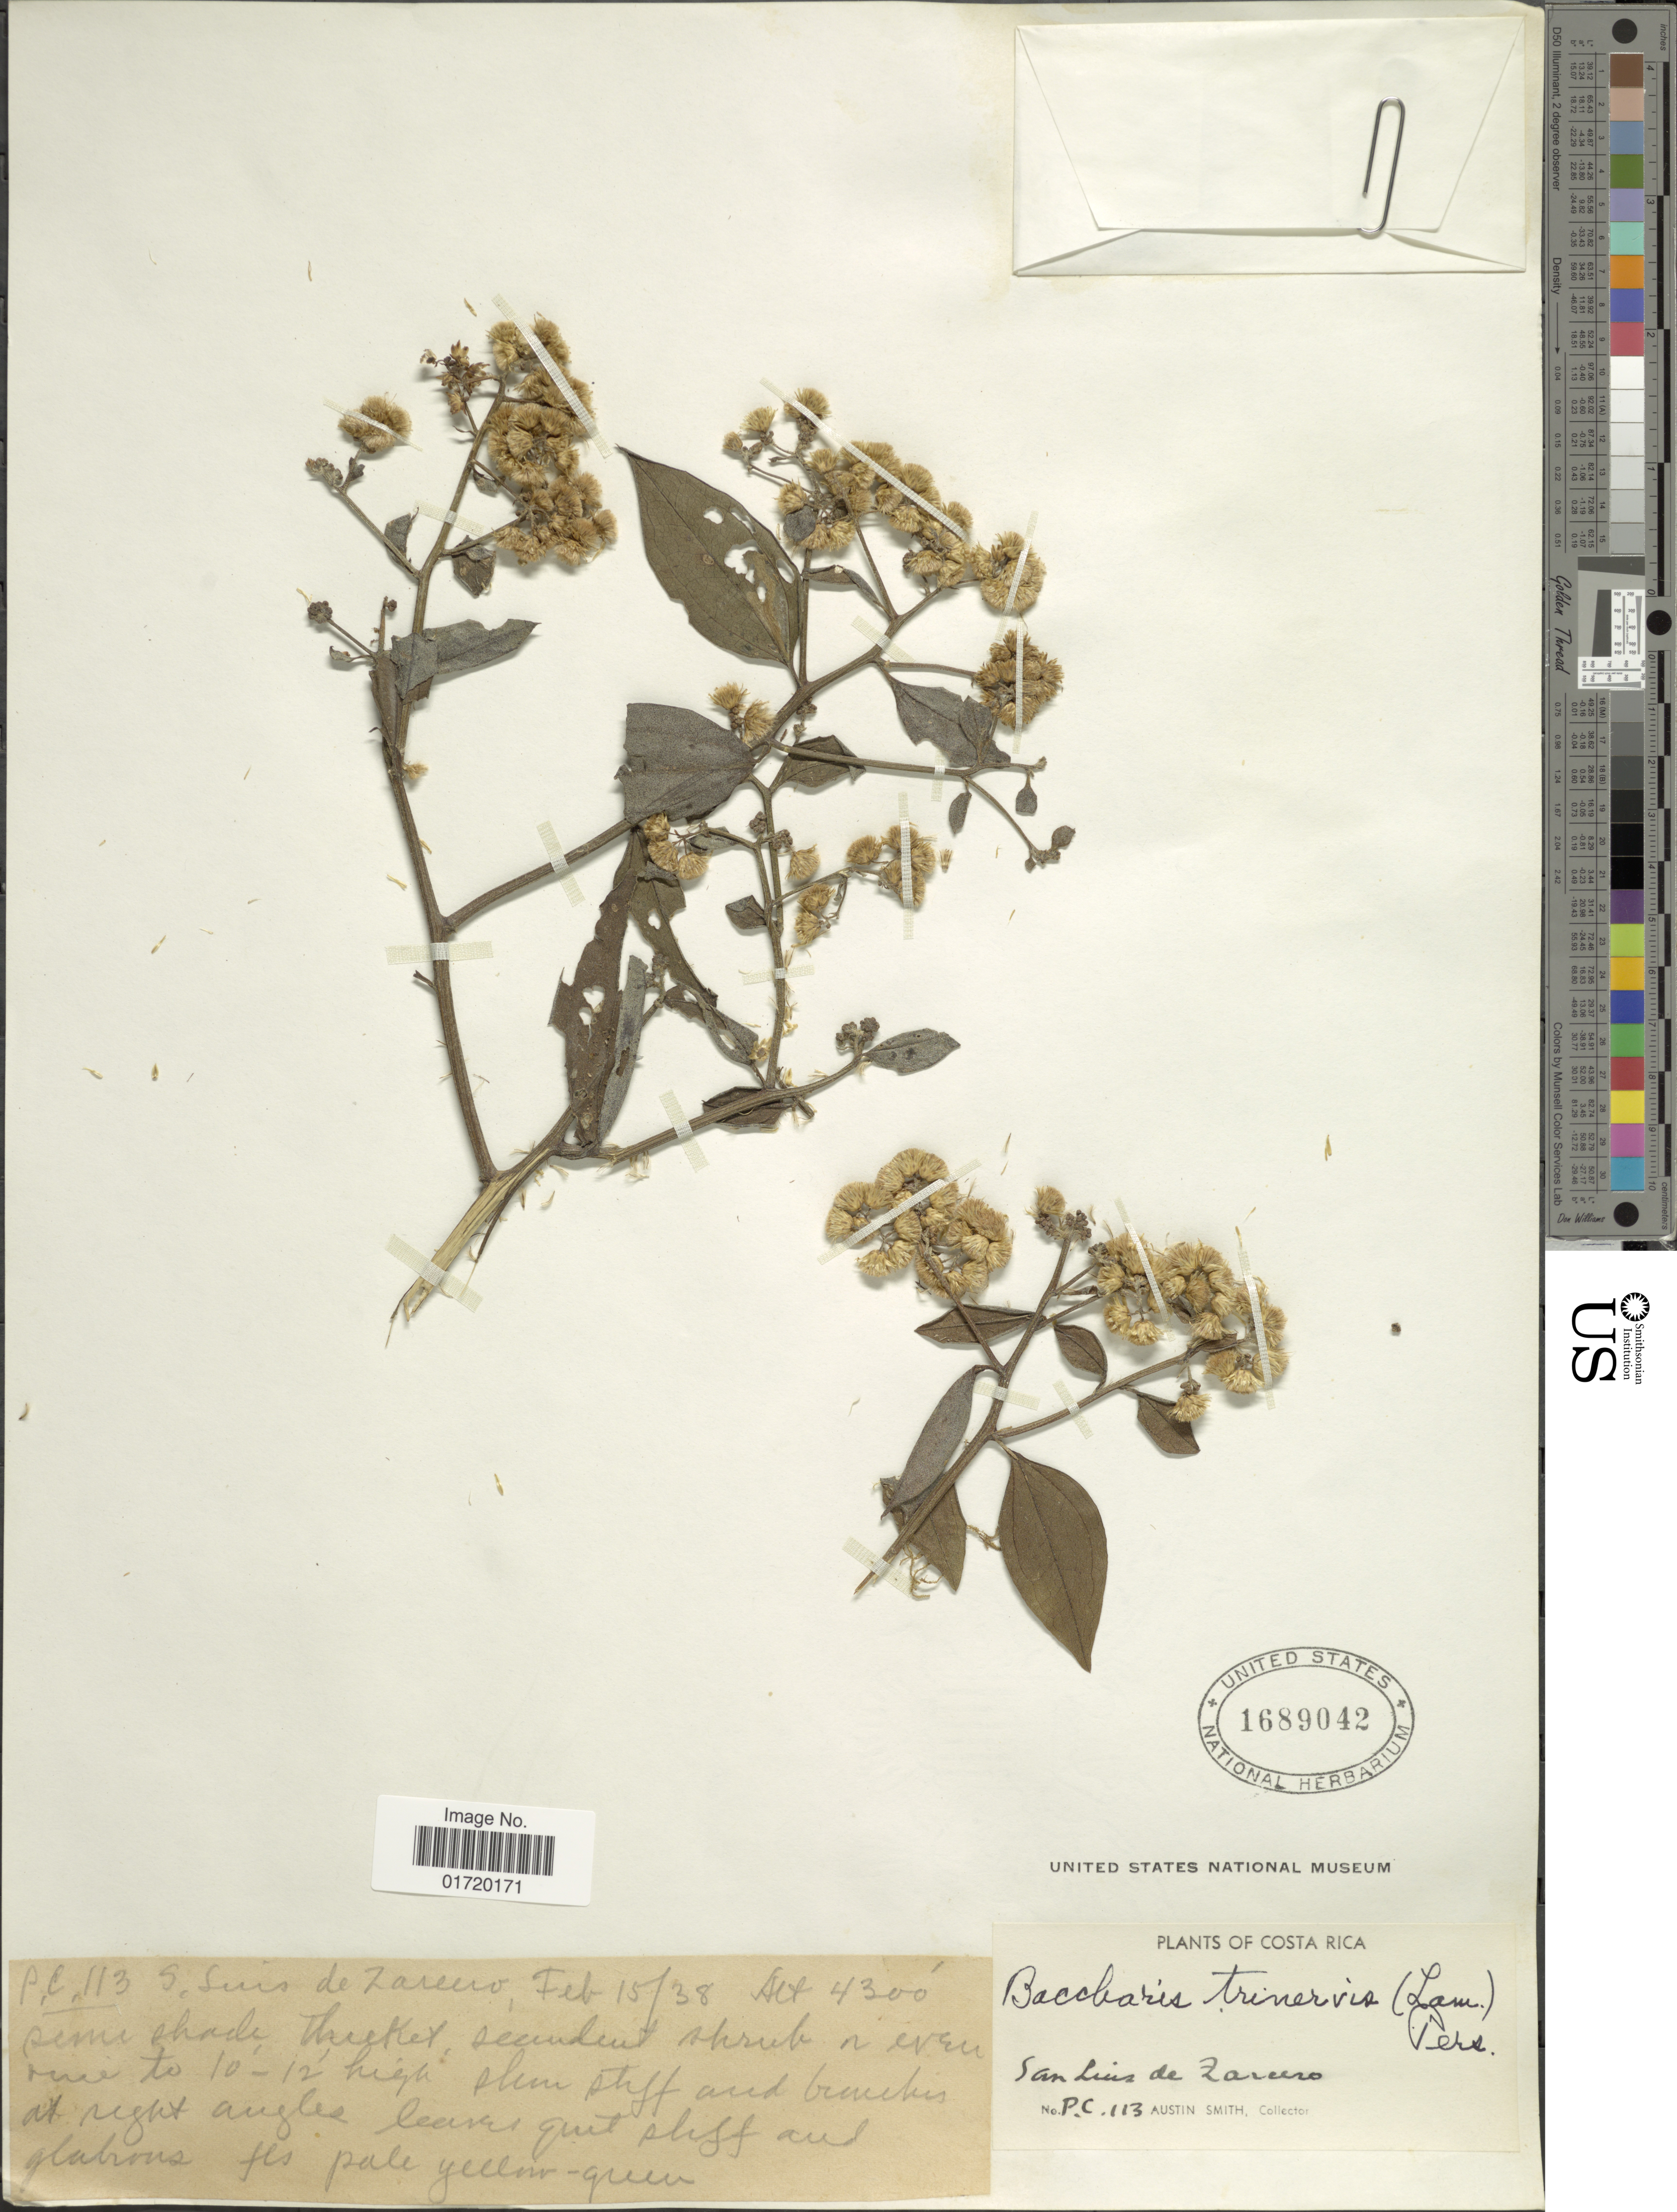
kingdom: Plantae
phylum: Tracheophyta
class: Magnoliopsida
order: Asterales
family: Asteraceae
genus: Baccharis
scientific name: Baccharis trinervis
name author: (Lam.) Pers.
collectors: Aust P. Smith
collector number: PC113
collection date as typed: Transcribed d/m/y: 15/2/38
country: Costa Rica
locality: San Luis de Zarcero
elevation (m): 1311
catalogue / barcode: US 1689042